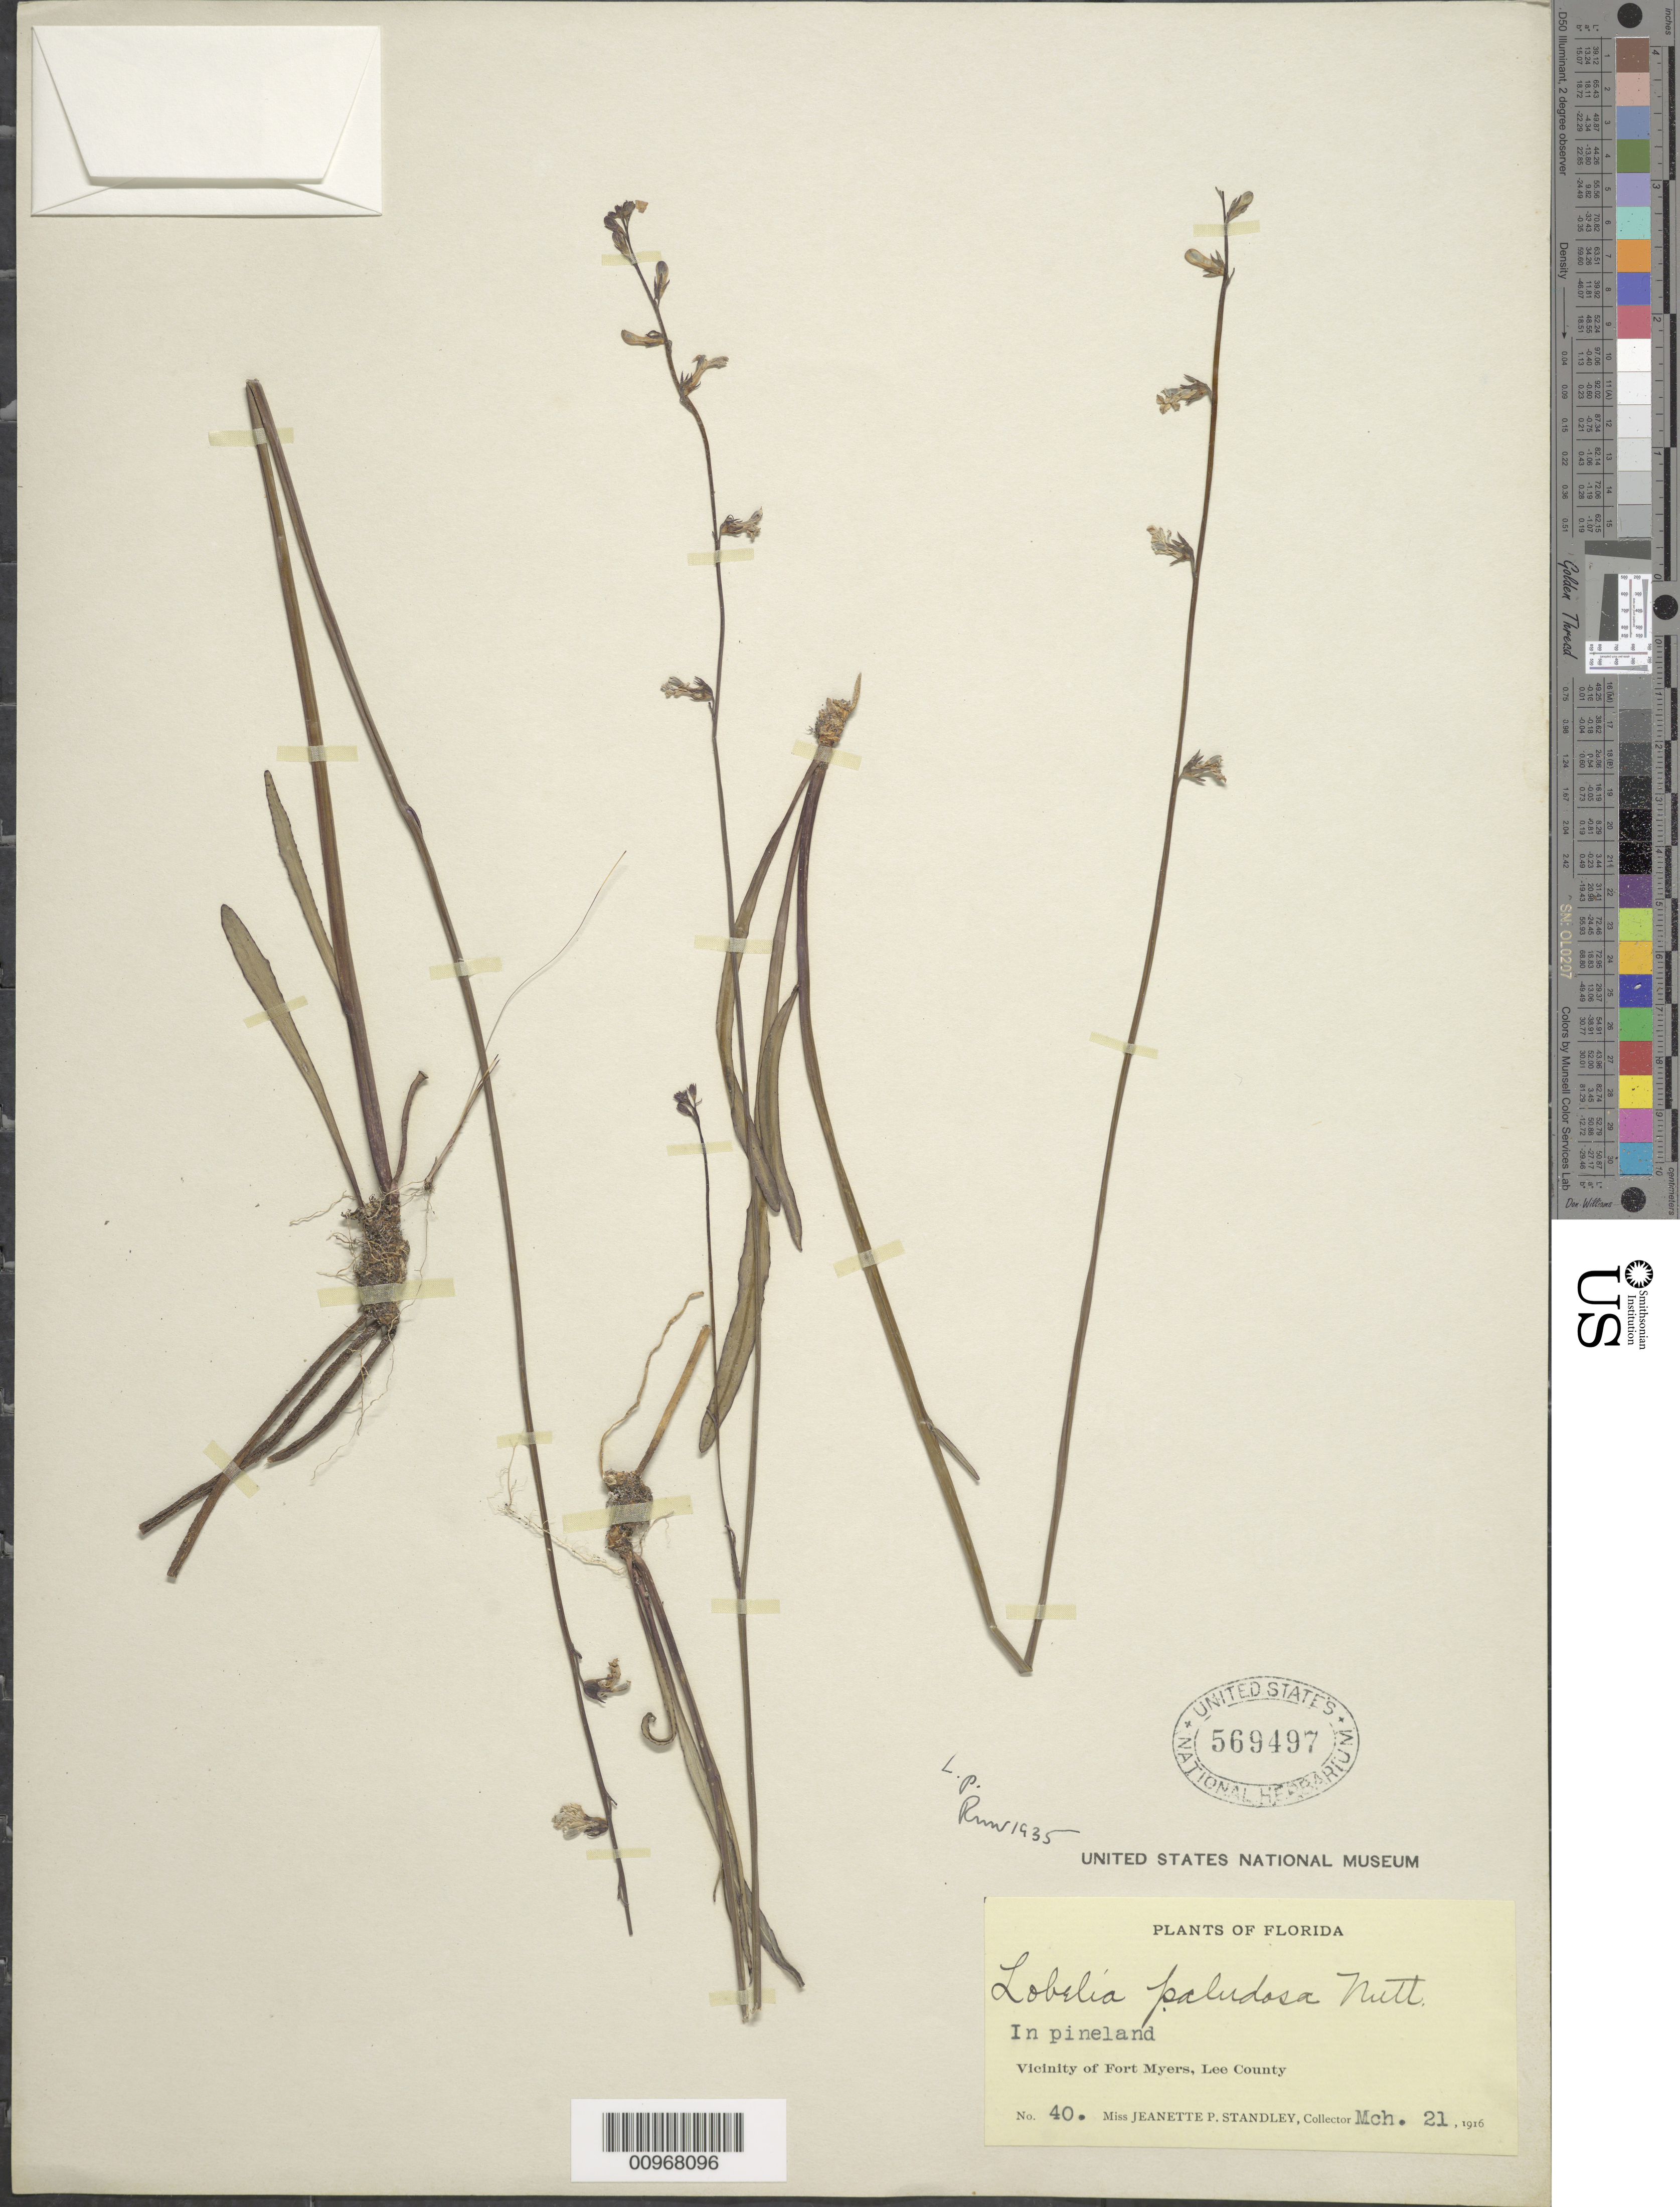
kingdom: Plantae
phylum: Tracheophyta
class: Magnoliopsida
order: Asterales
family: Campanulaceae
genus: Lobelia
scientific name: Lobelia paludosa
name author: Nutt.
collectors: J. P. Standley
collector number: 40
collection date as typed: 21 Mar 1916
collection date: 1916-03-21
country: United States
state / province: Florida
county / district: Lee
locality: Fort myers, near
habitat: in pineland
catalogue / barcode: US 569497